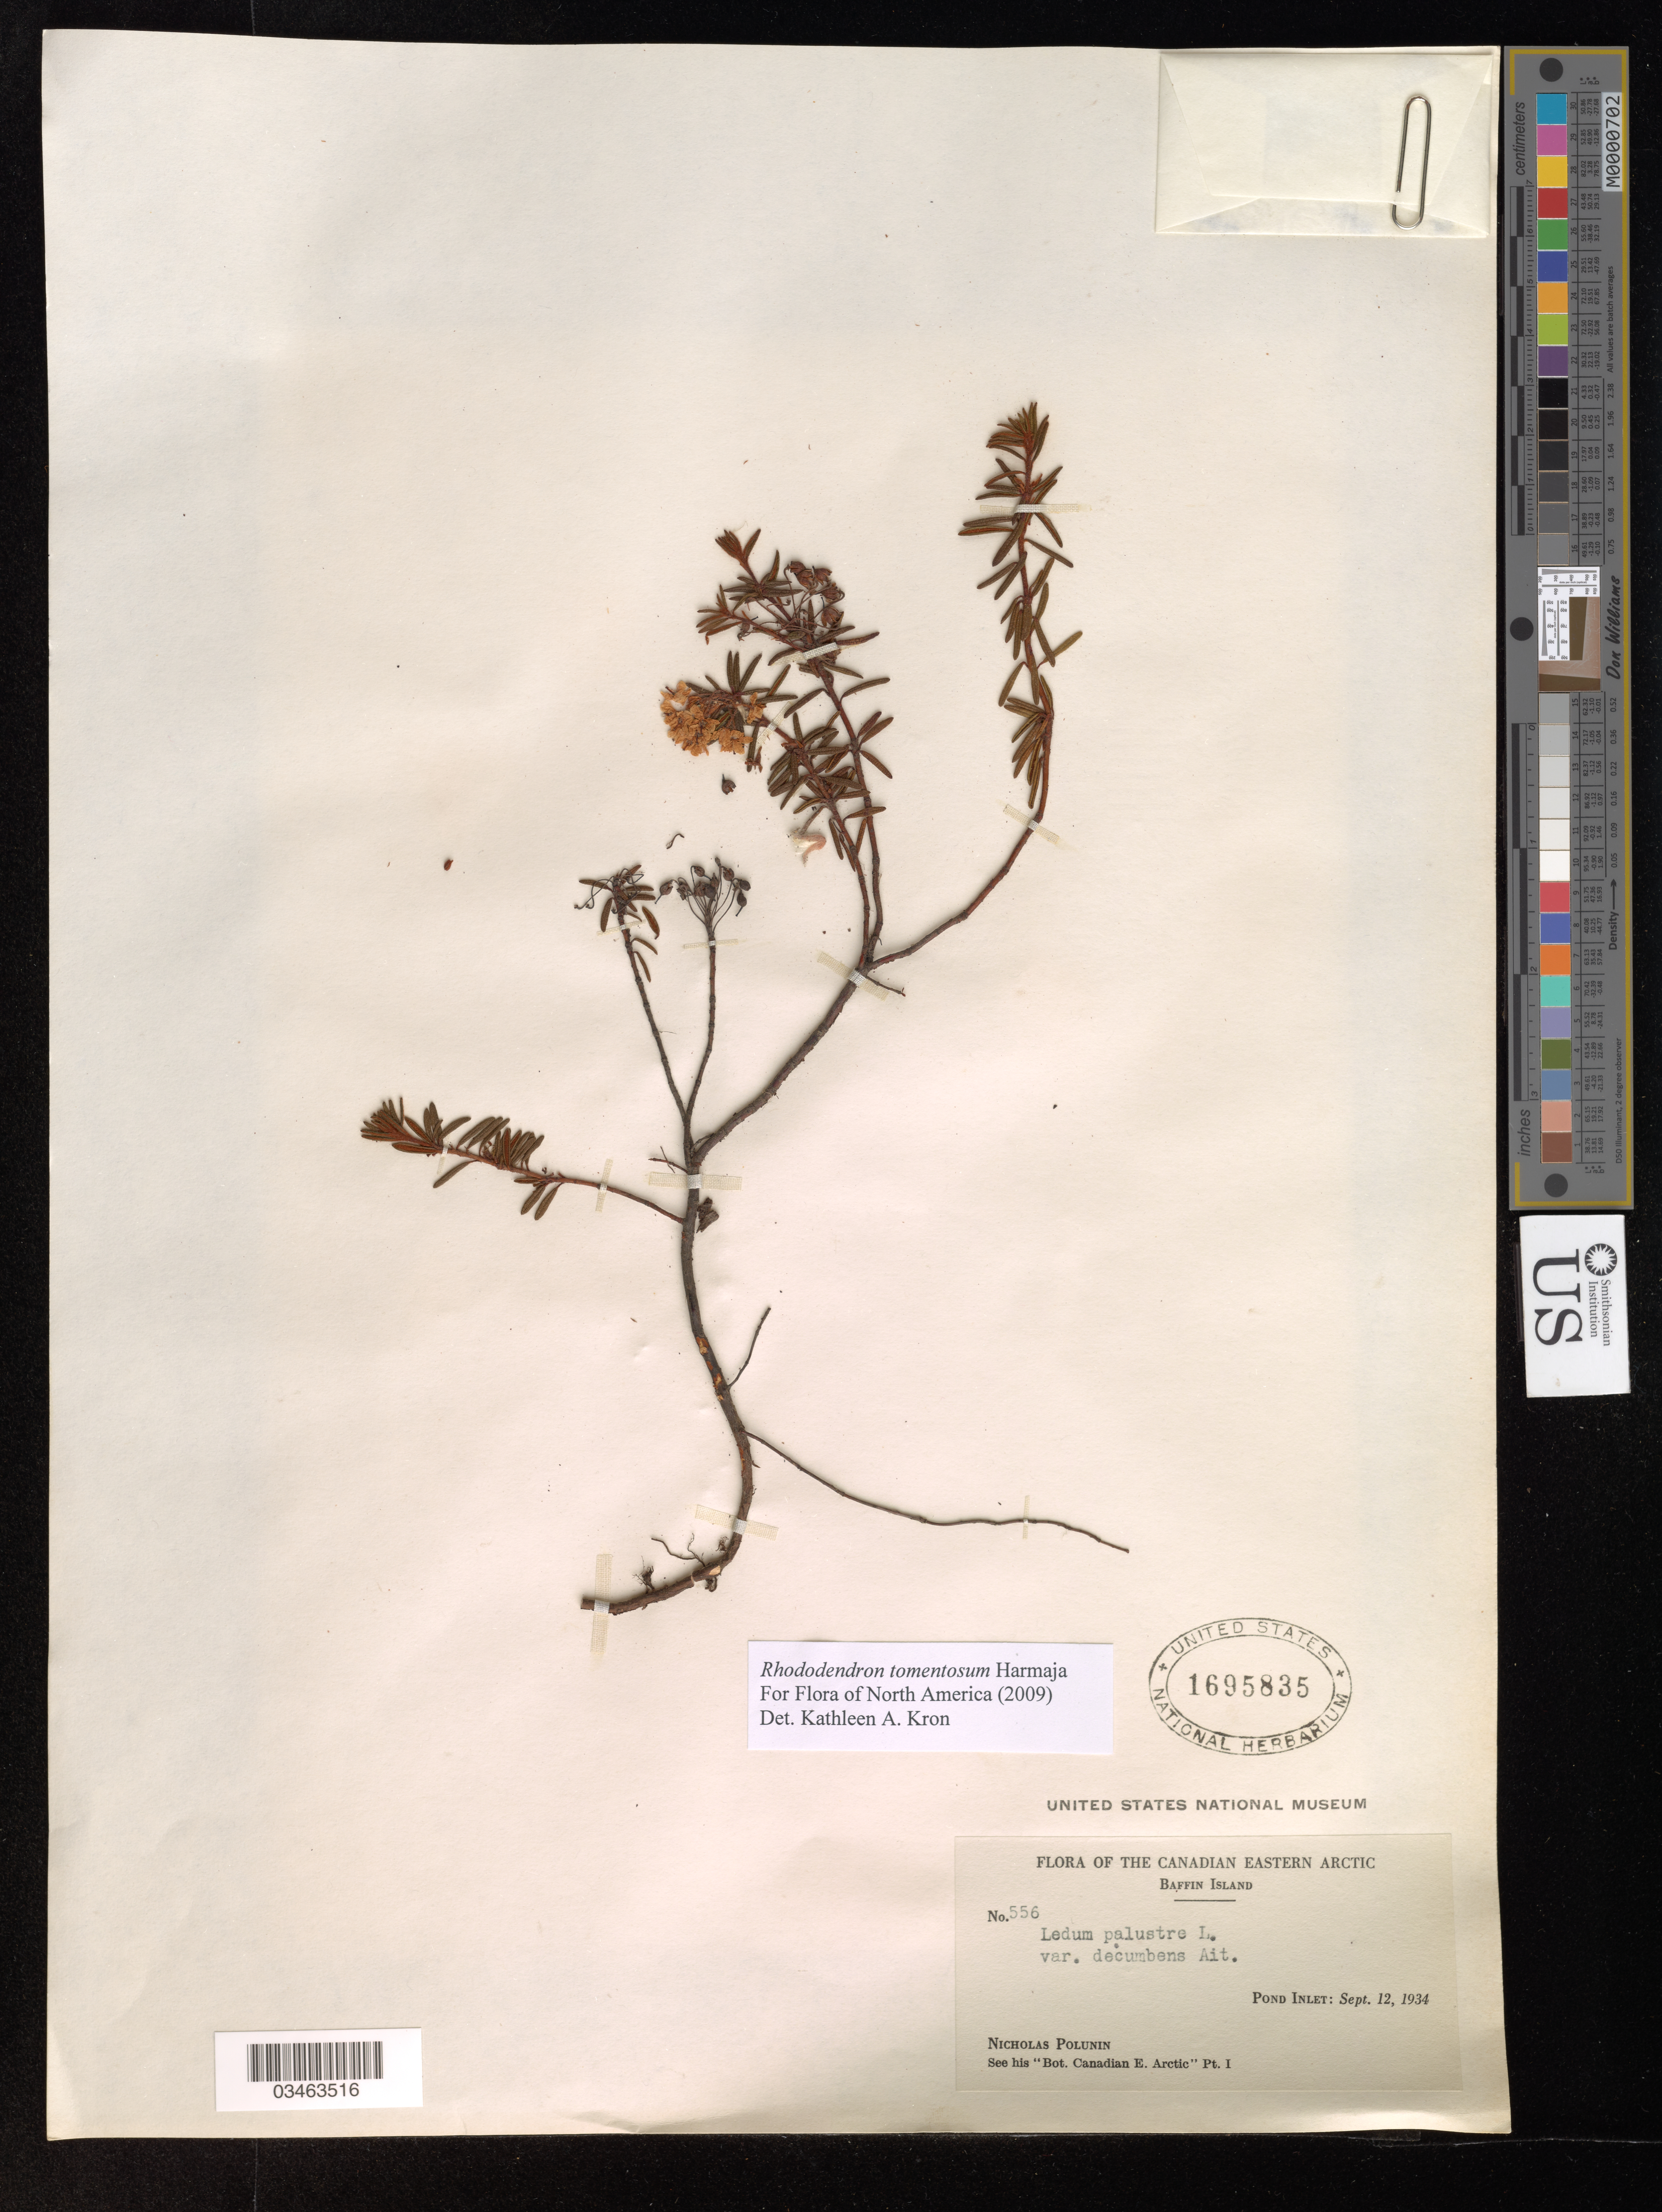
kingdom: Plantae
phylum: Tracheophyta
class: Magnoliopsida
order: Ericales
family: Ericaceae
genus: Rhododendron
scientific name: Rhododendron tomentosum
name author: Harmaja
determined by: Kron, K. A.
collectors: N. Polunin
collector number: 556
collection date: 1934-09-12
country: Canada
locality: The Canadian Eastern Arctic. Baffin Island. Pond Inlet.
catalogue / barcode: US 1695835